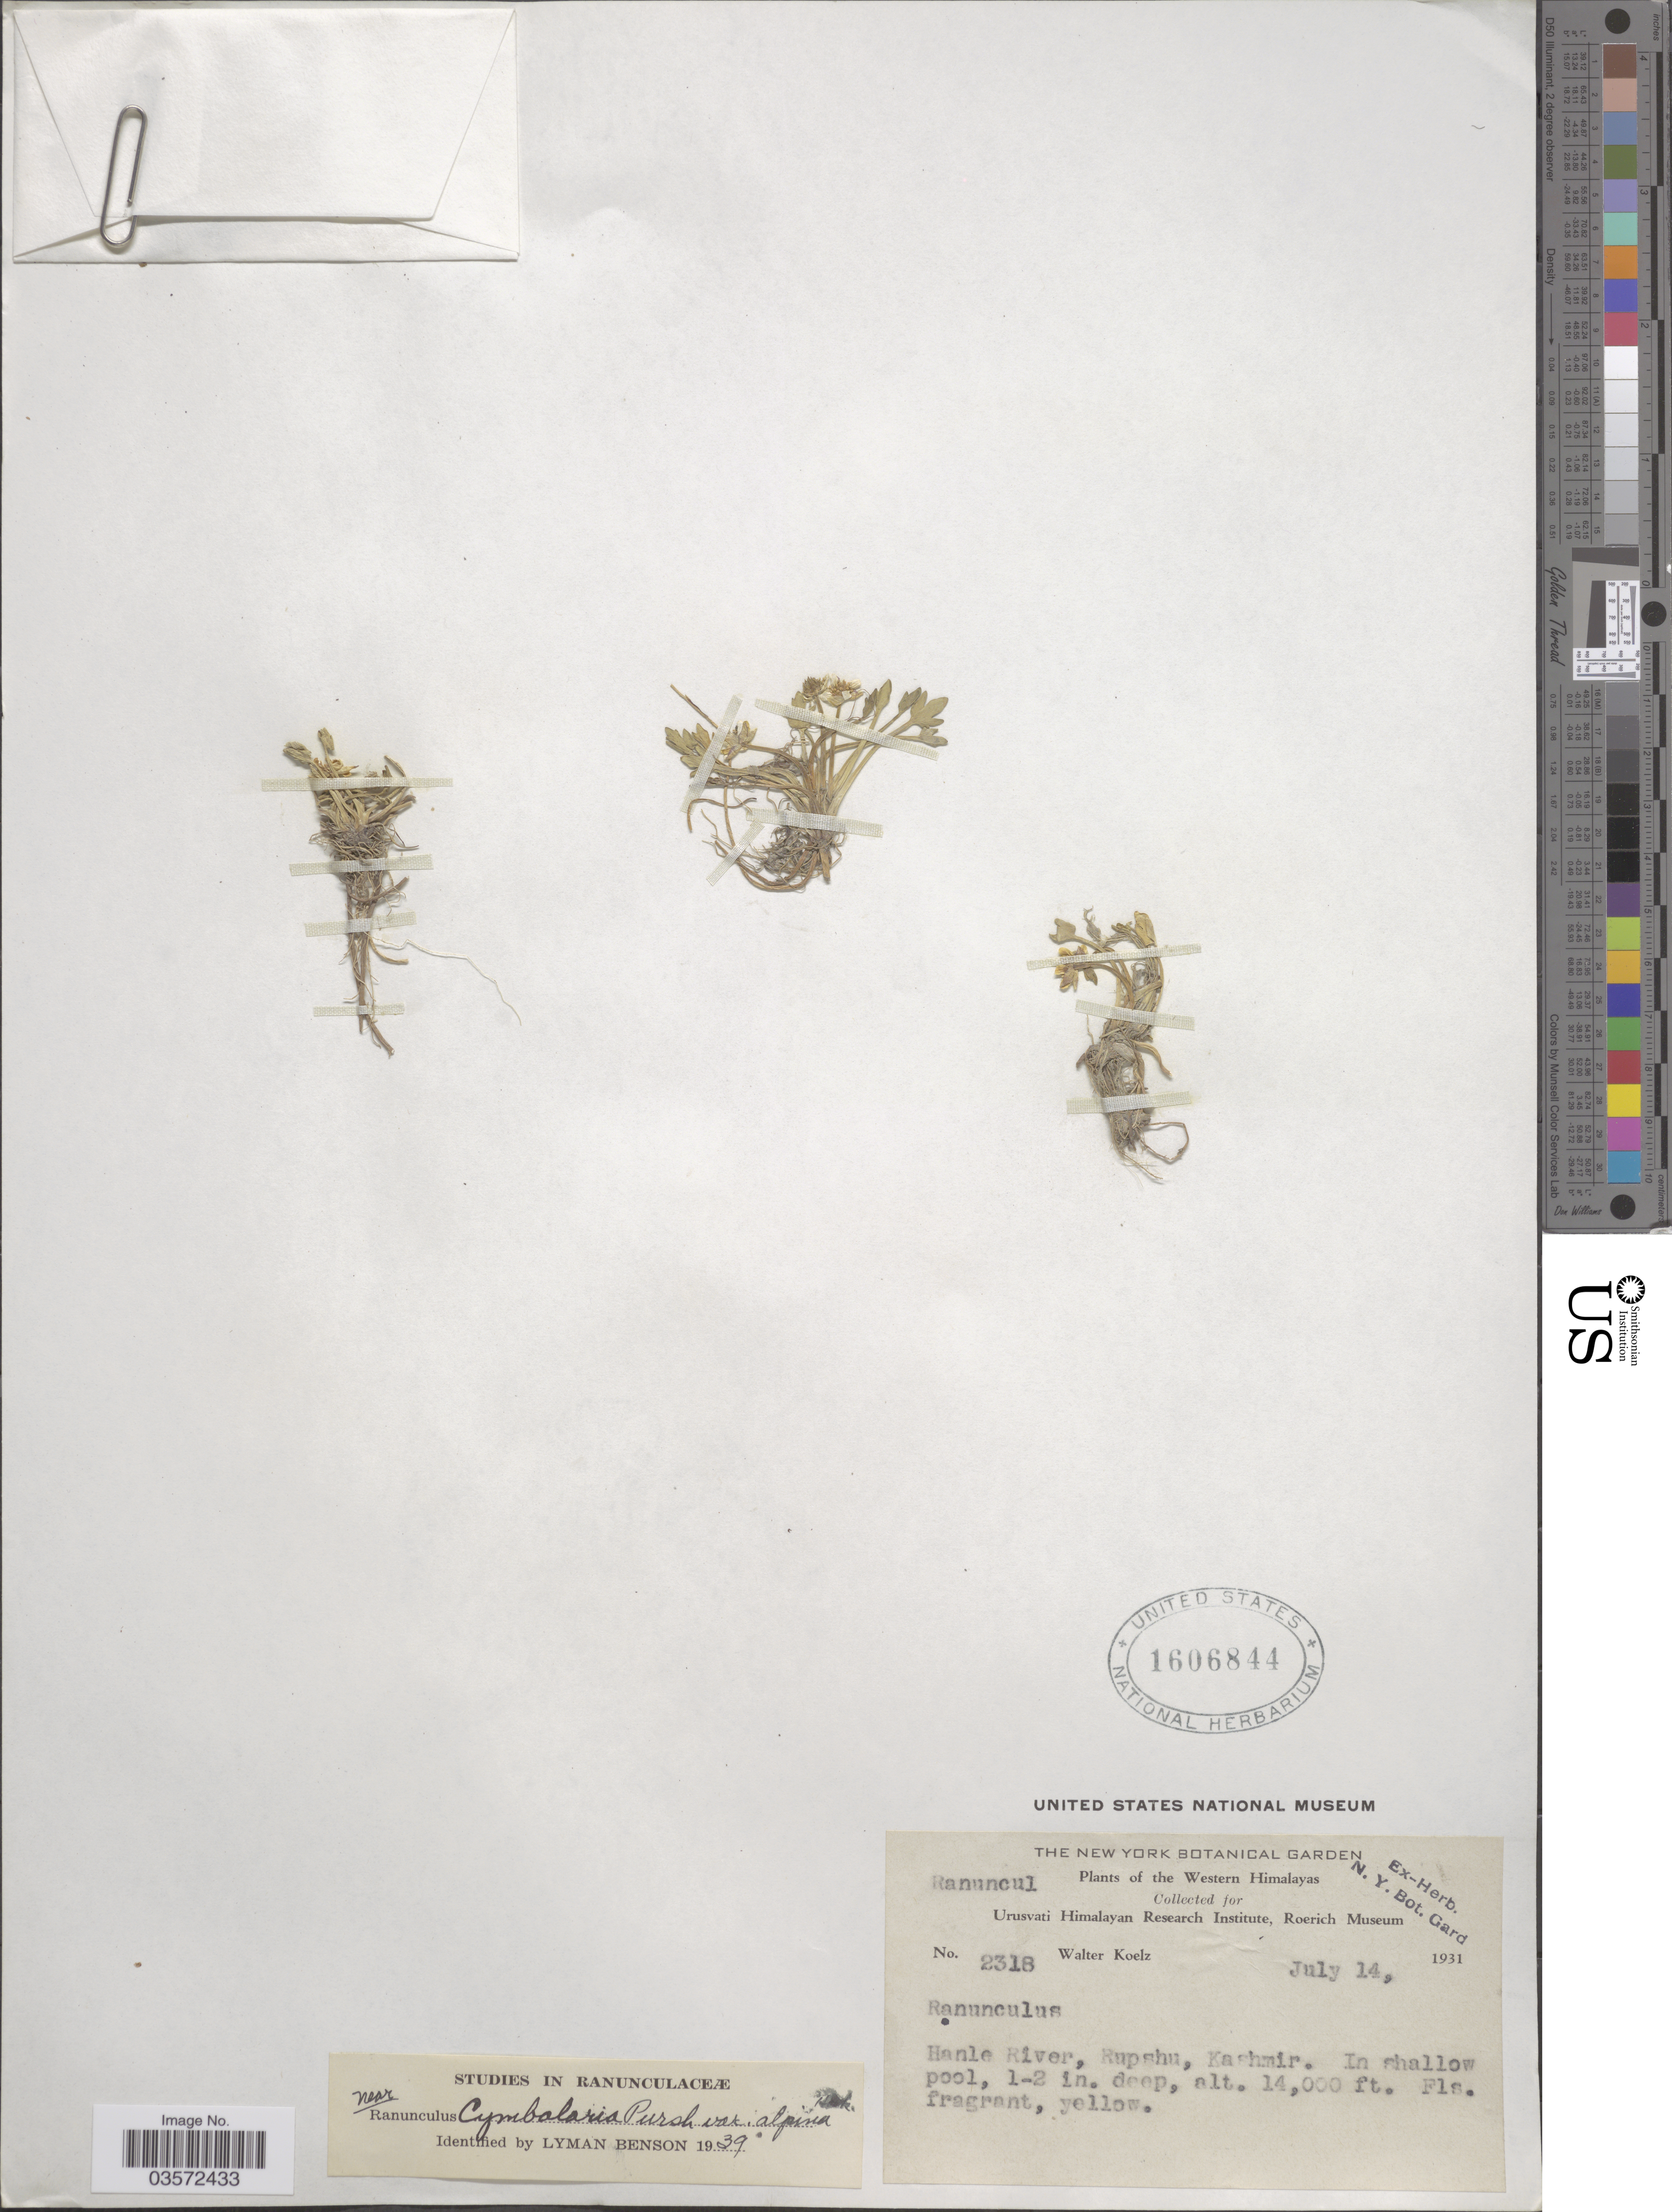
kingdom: Plantae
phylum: Tracheophyta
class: Magnoliopsida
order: Ranunculales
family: Ranunculaceae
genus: Halerpestes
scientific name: Halerpestes cymbalaria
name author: (Pursh) Greene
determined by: Strong, M. T., (US), Smithsonian Institution - National Museum of Natural History (UNITED STATES)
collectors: W. N. Koelz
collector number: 2318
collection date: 1931-07-14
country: India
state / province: Jammu and Kashmir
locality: The Western Himalayas. Hanle River, Rupshu, Kashmir.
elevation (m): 4267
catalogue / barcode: US 1606844